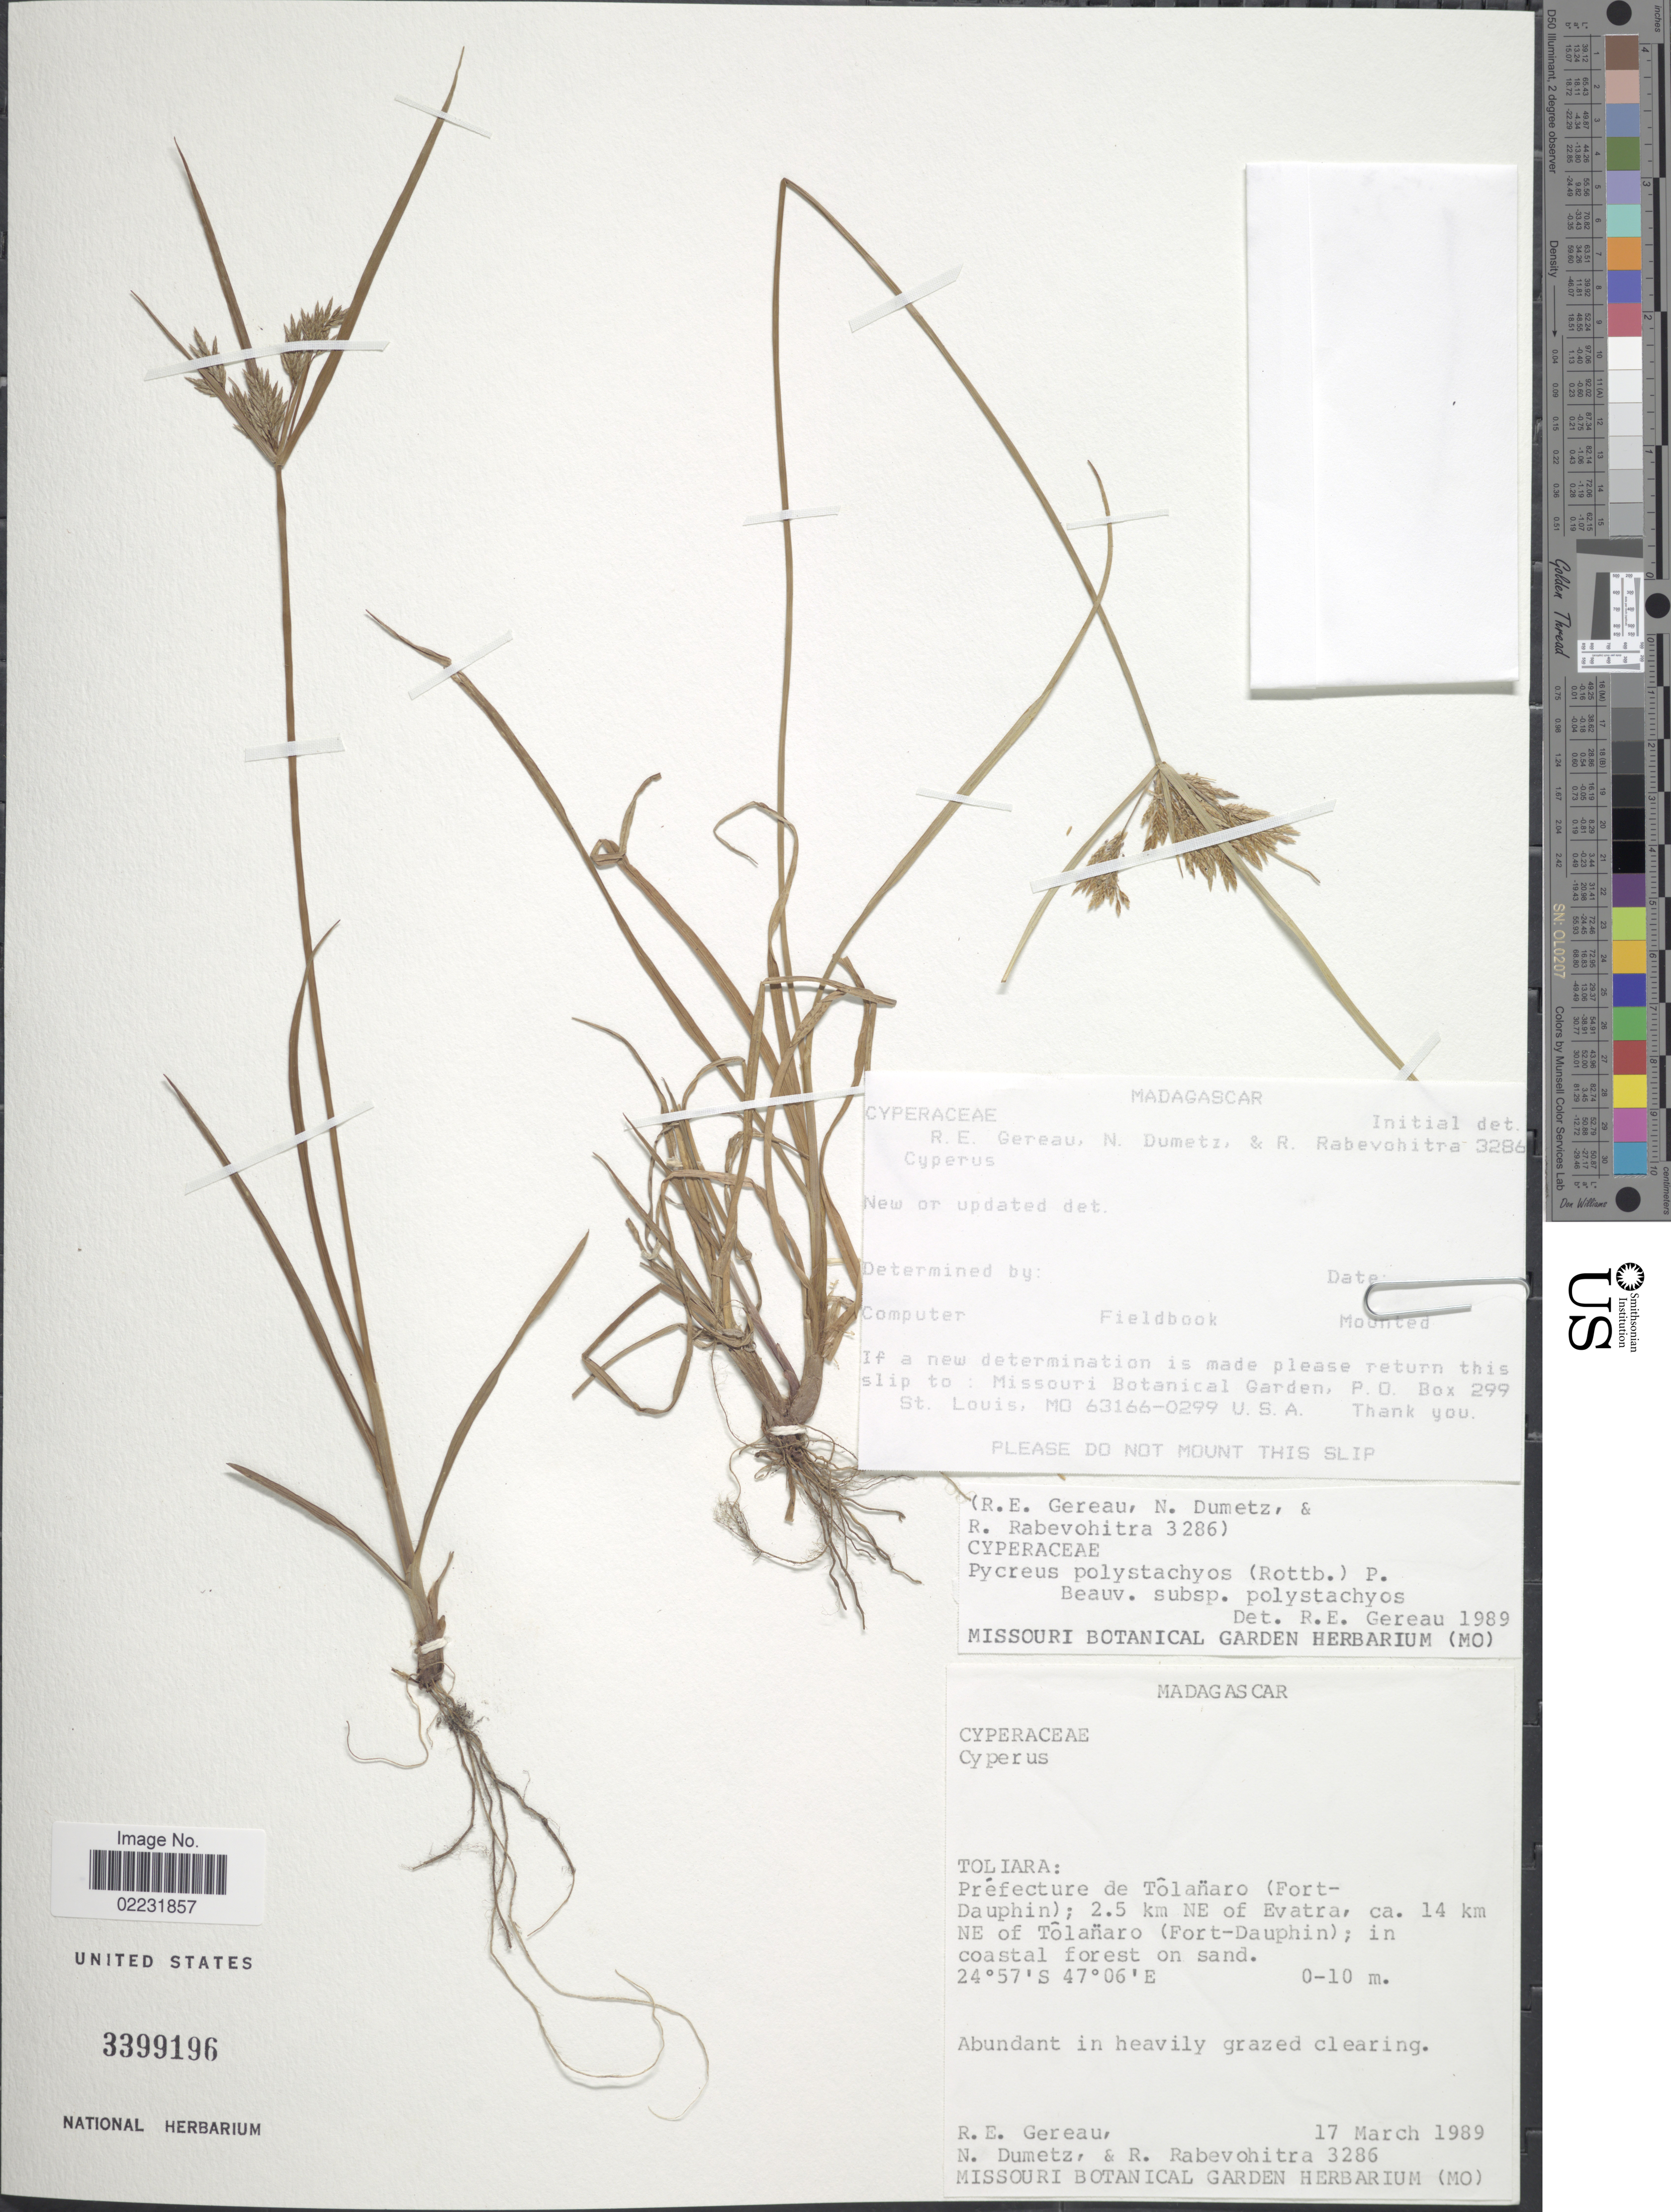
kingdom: Plantae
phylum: Tracheophyta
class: Liliopsida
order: Poales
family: Cyperaceae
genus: Cyperus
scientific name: Cyperus polystachyos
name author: Rottb.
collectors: R. Gereau, N. Dumetz & R. Rabevohitra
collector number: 3286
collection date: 1989-03-17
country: Madagascar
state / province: Anosy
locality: Toliara: Prefecture de Tolanaro (Fort-Dauphin) 2.5 k, NE of Evatra, 14 km NE of Tolanaro (Fort-Dauphin)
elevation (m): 0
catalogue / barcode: US 3399196